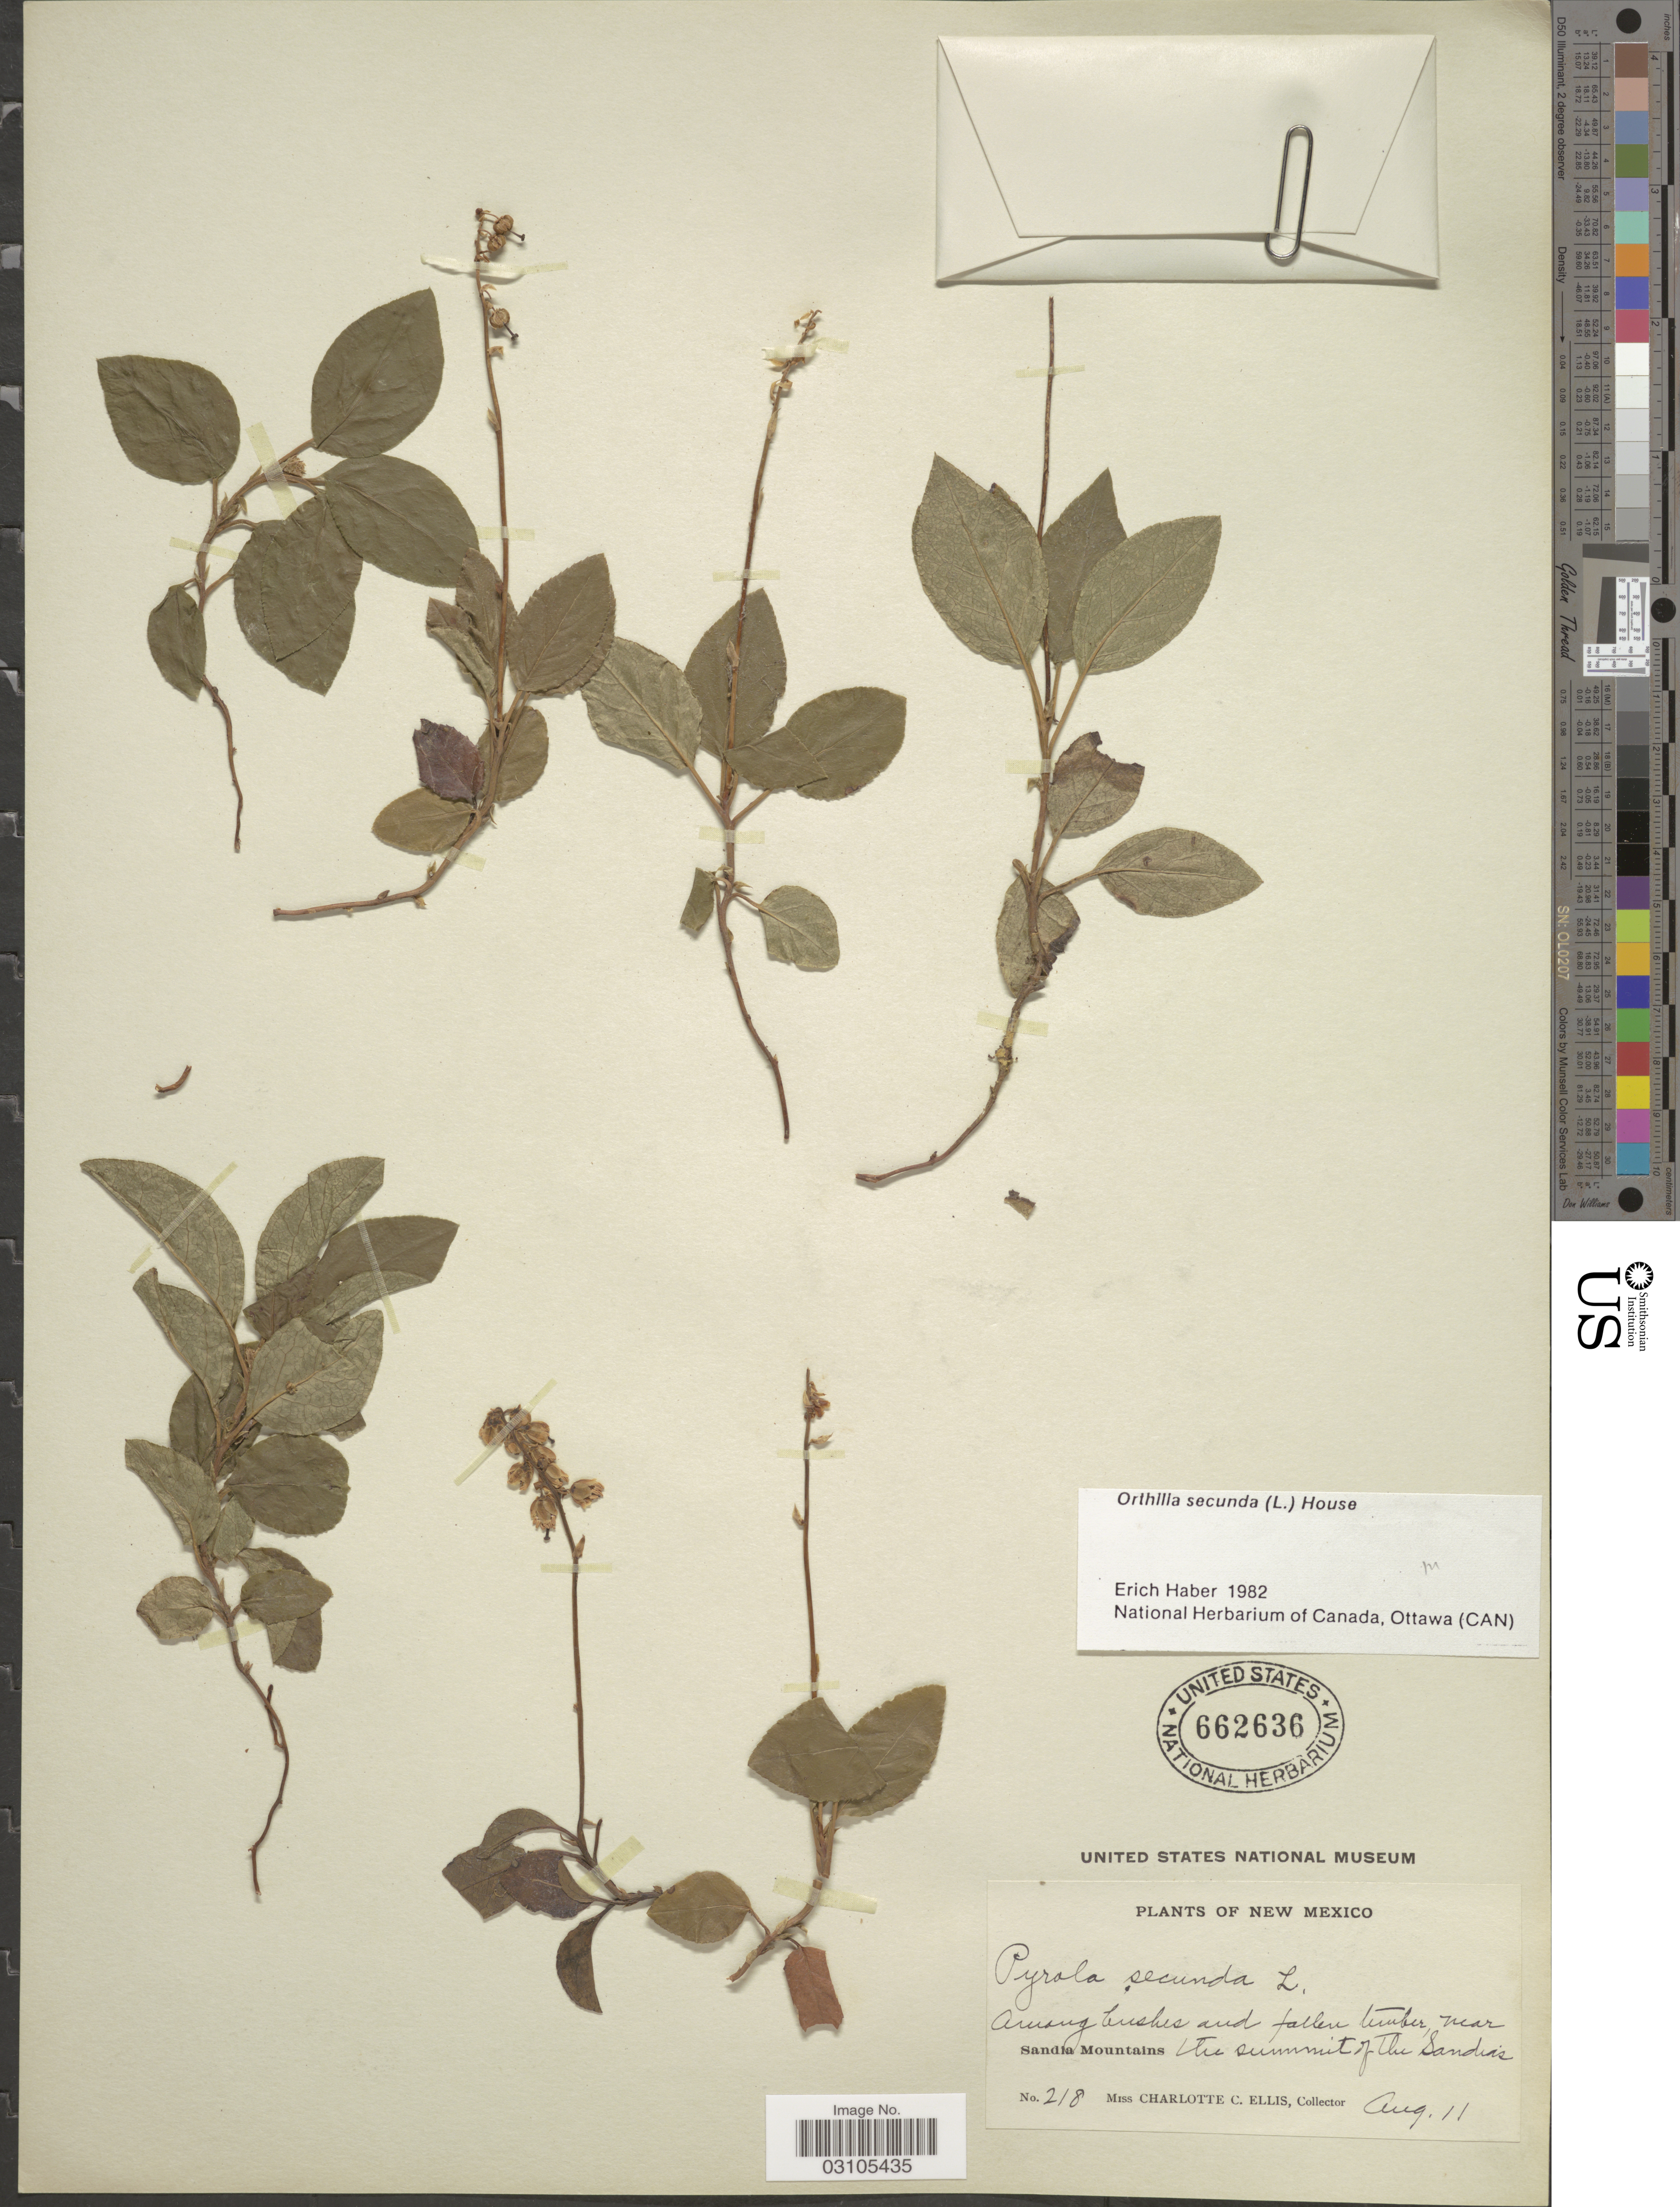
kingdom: Plantae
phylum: Tracheophyta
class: Magnoliopsida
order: Ericales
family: Ericaceae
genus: Orthilia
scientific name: Orthilia secunda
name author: (L.) House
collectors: C. C. Ellis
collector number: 218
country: United States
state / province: New Mexico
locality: Near Sandia Mountains The Summit of The Sandias.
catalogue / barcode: US 662636